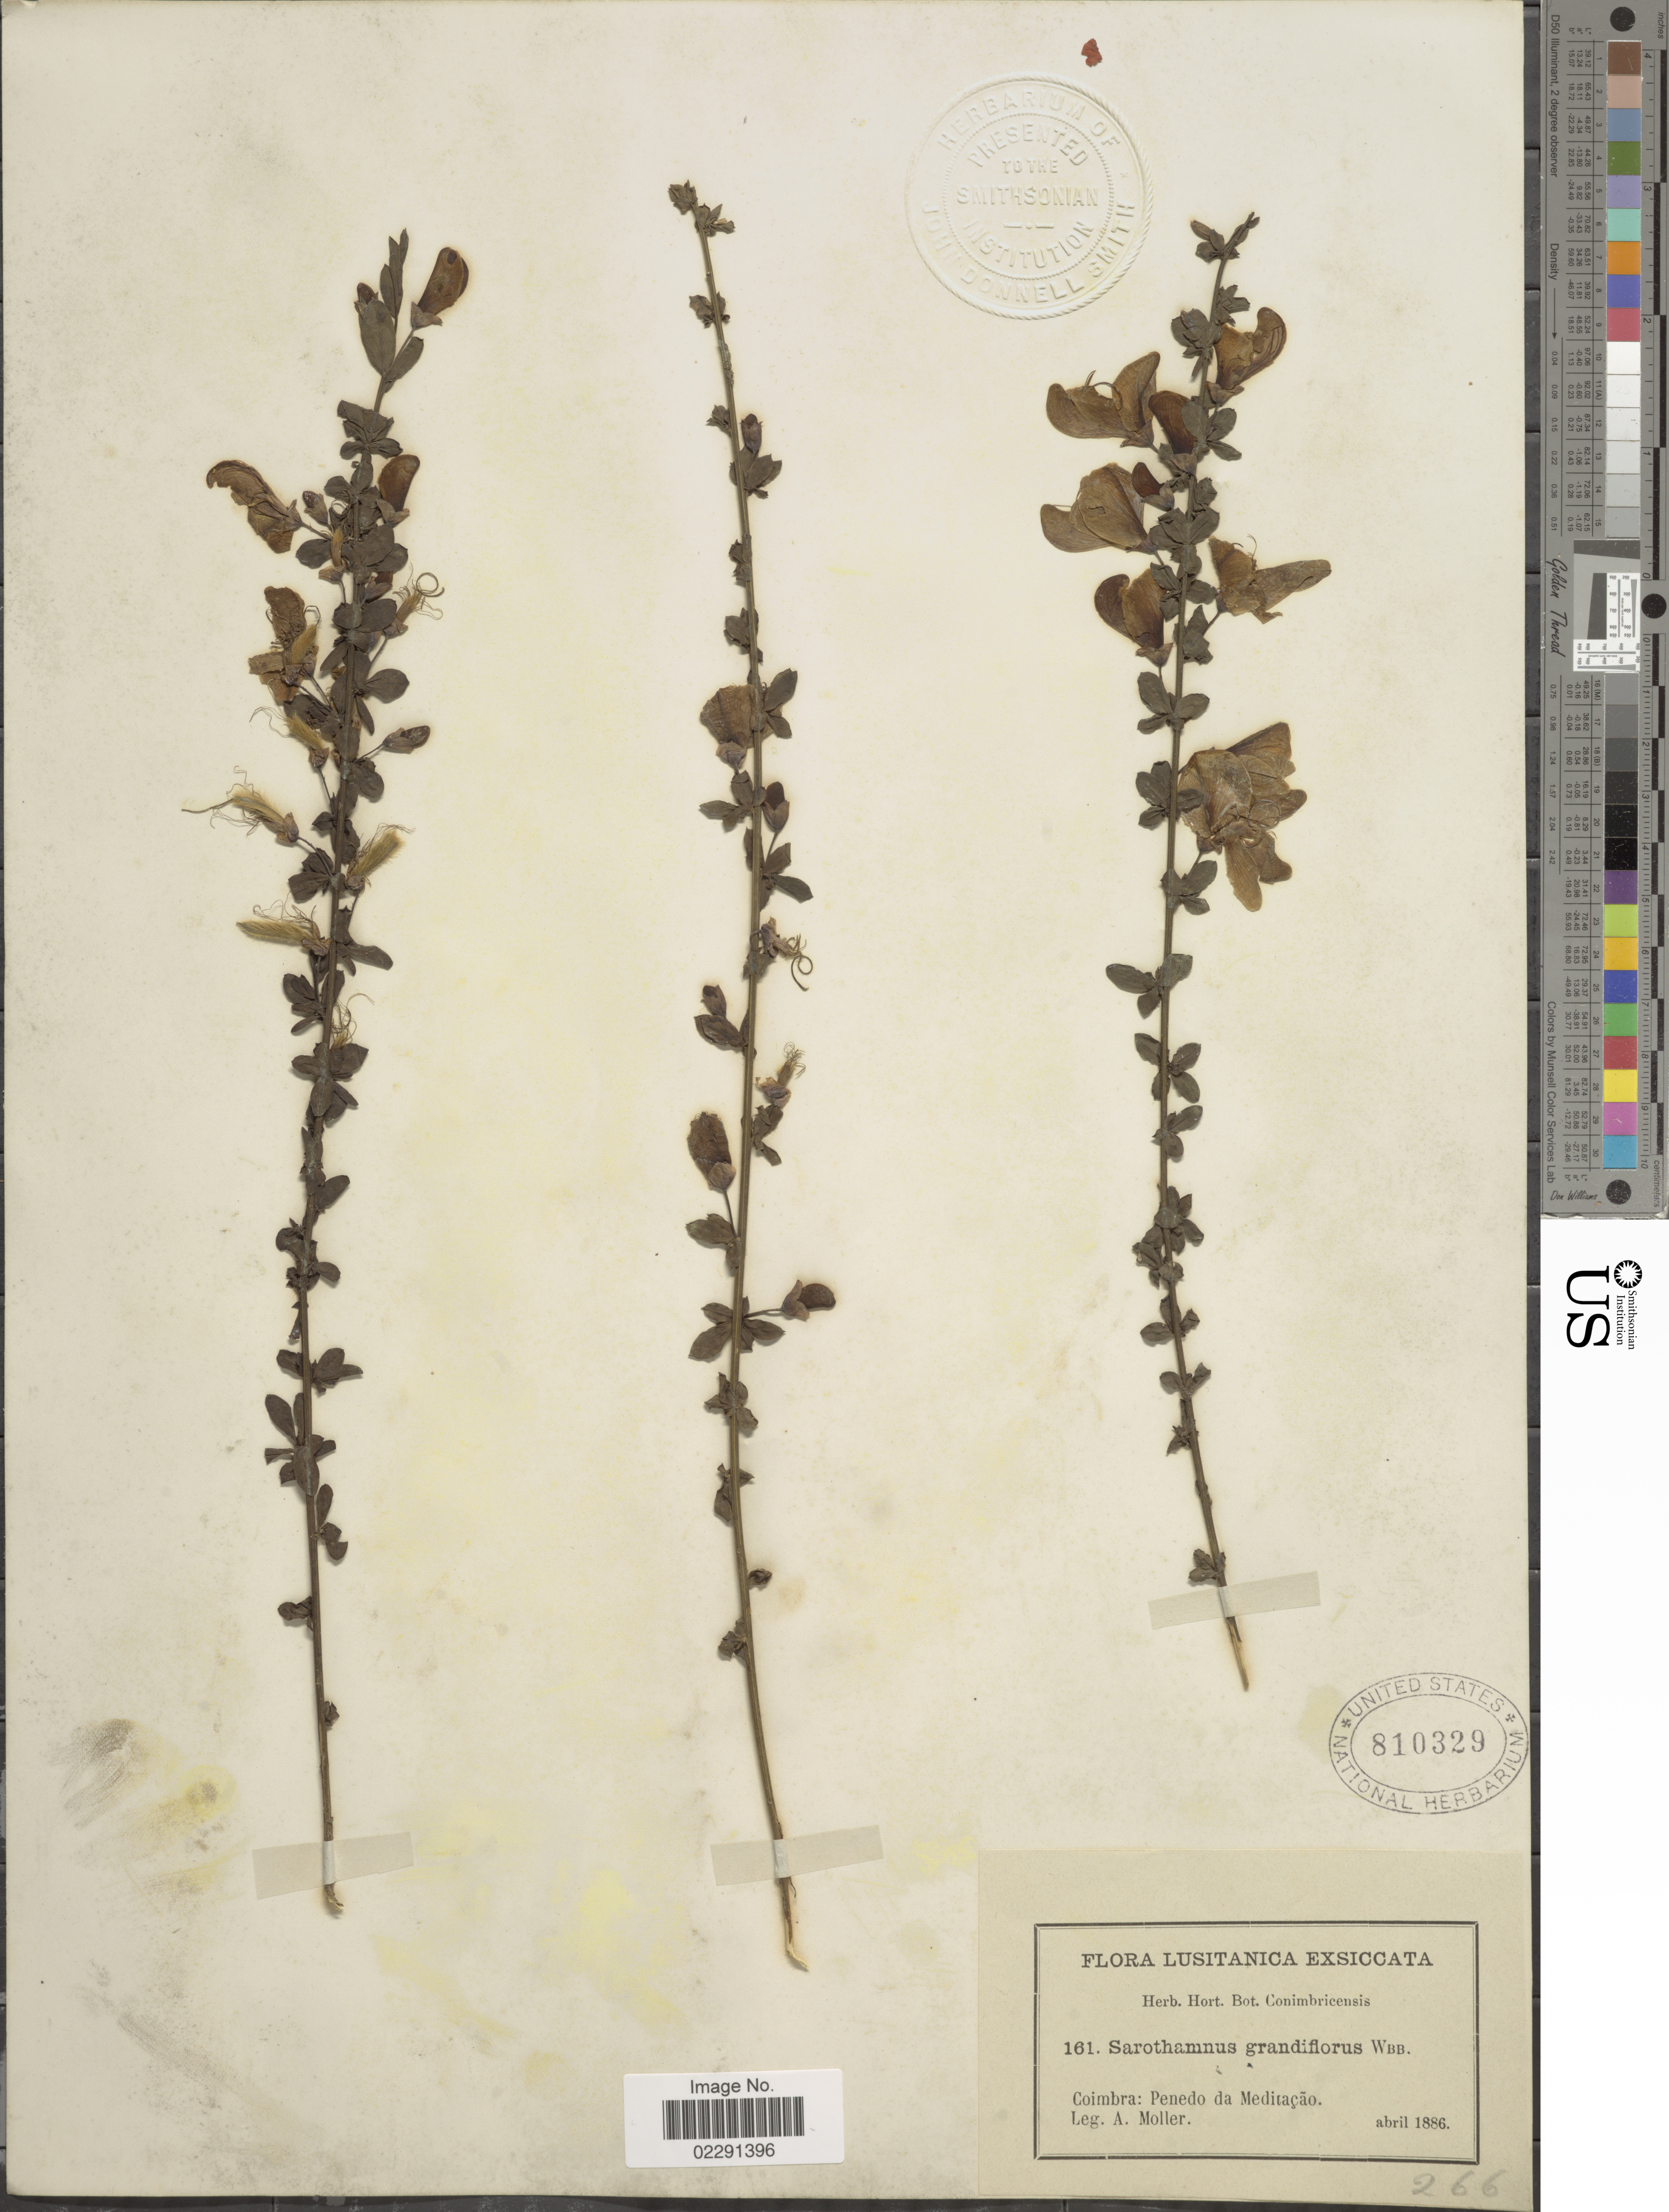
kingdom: Plantae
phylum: Tracheophyta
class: Magnoliopsida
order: Fabales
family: Fabaceae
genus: Cytisus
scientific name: Cytisus grandiflorus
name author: DC.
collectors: A. Moller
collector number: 161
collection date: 1886-04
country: Portugal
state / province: Coimbra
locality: Penedo da Meditacao.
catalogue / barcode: US 810329